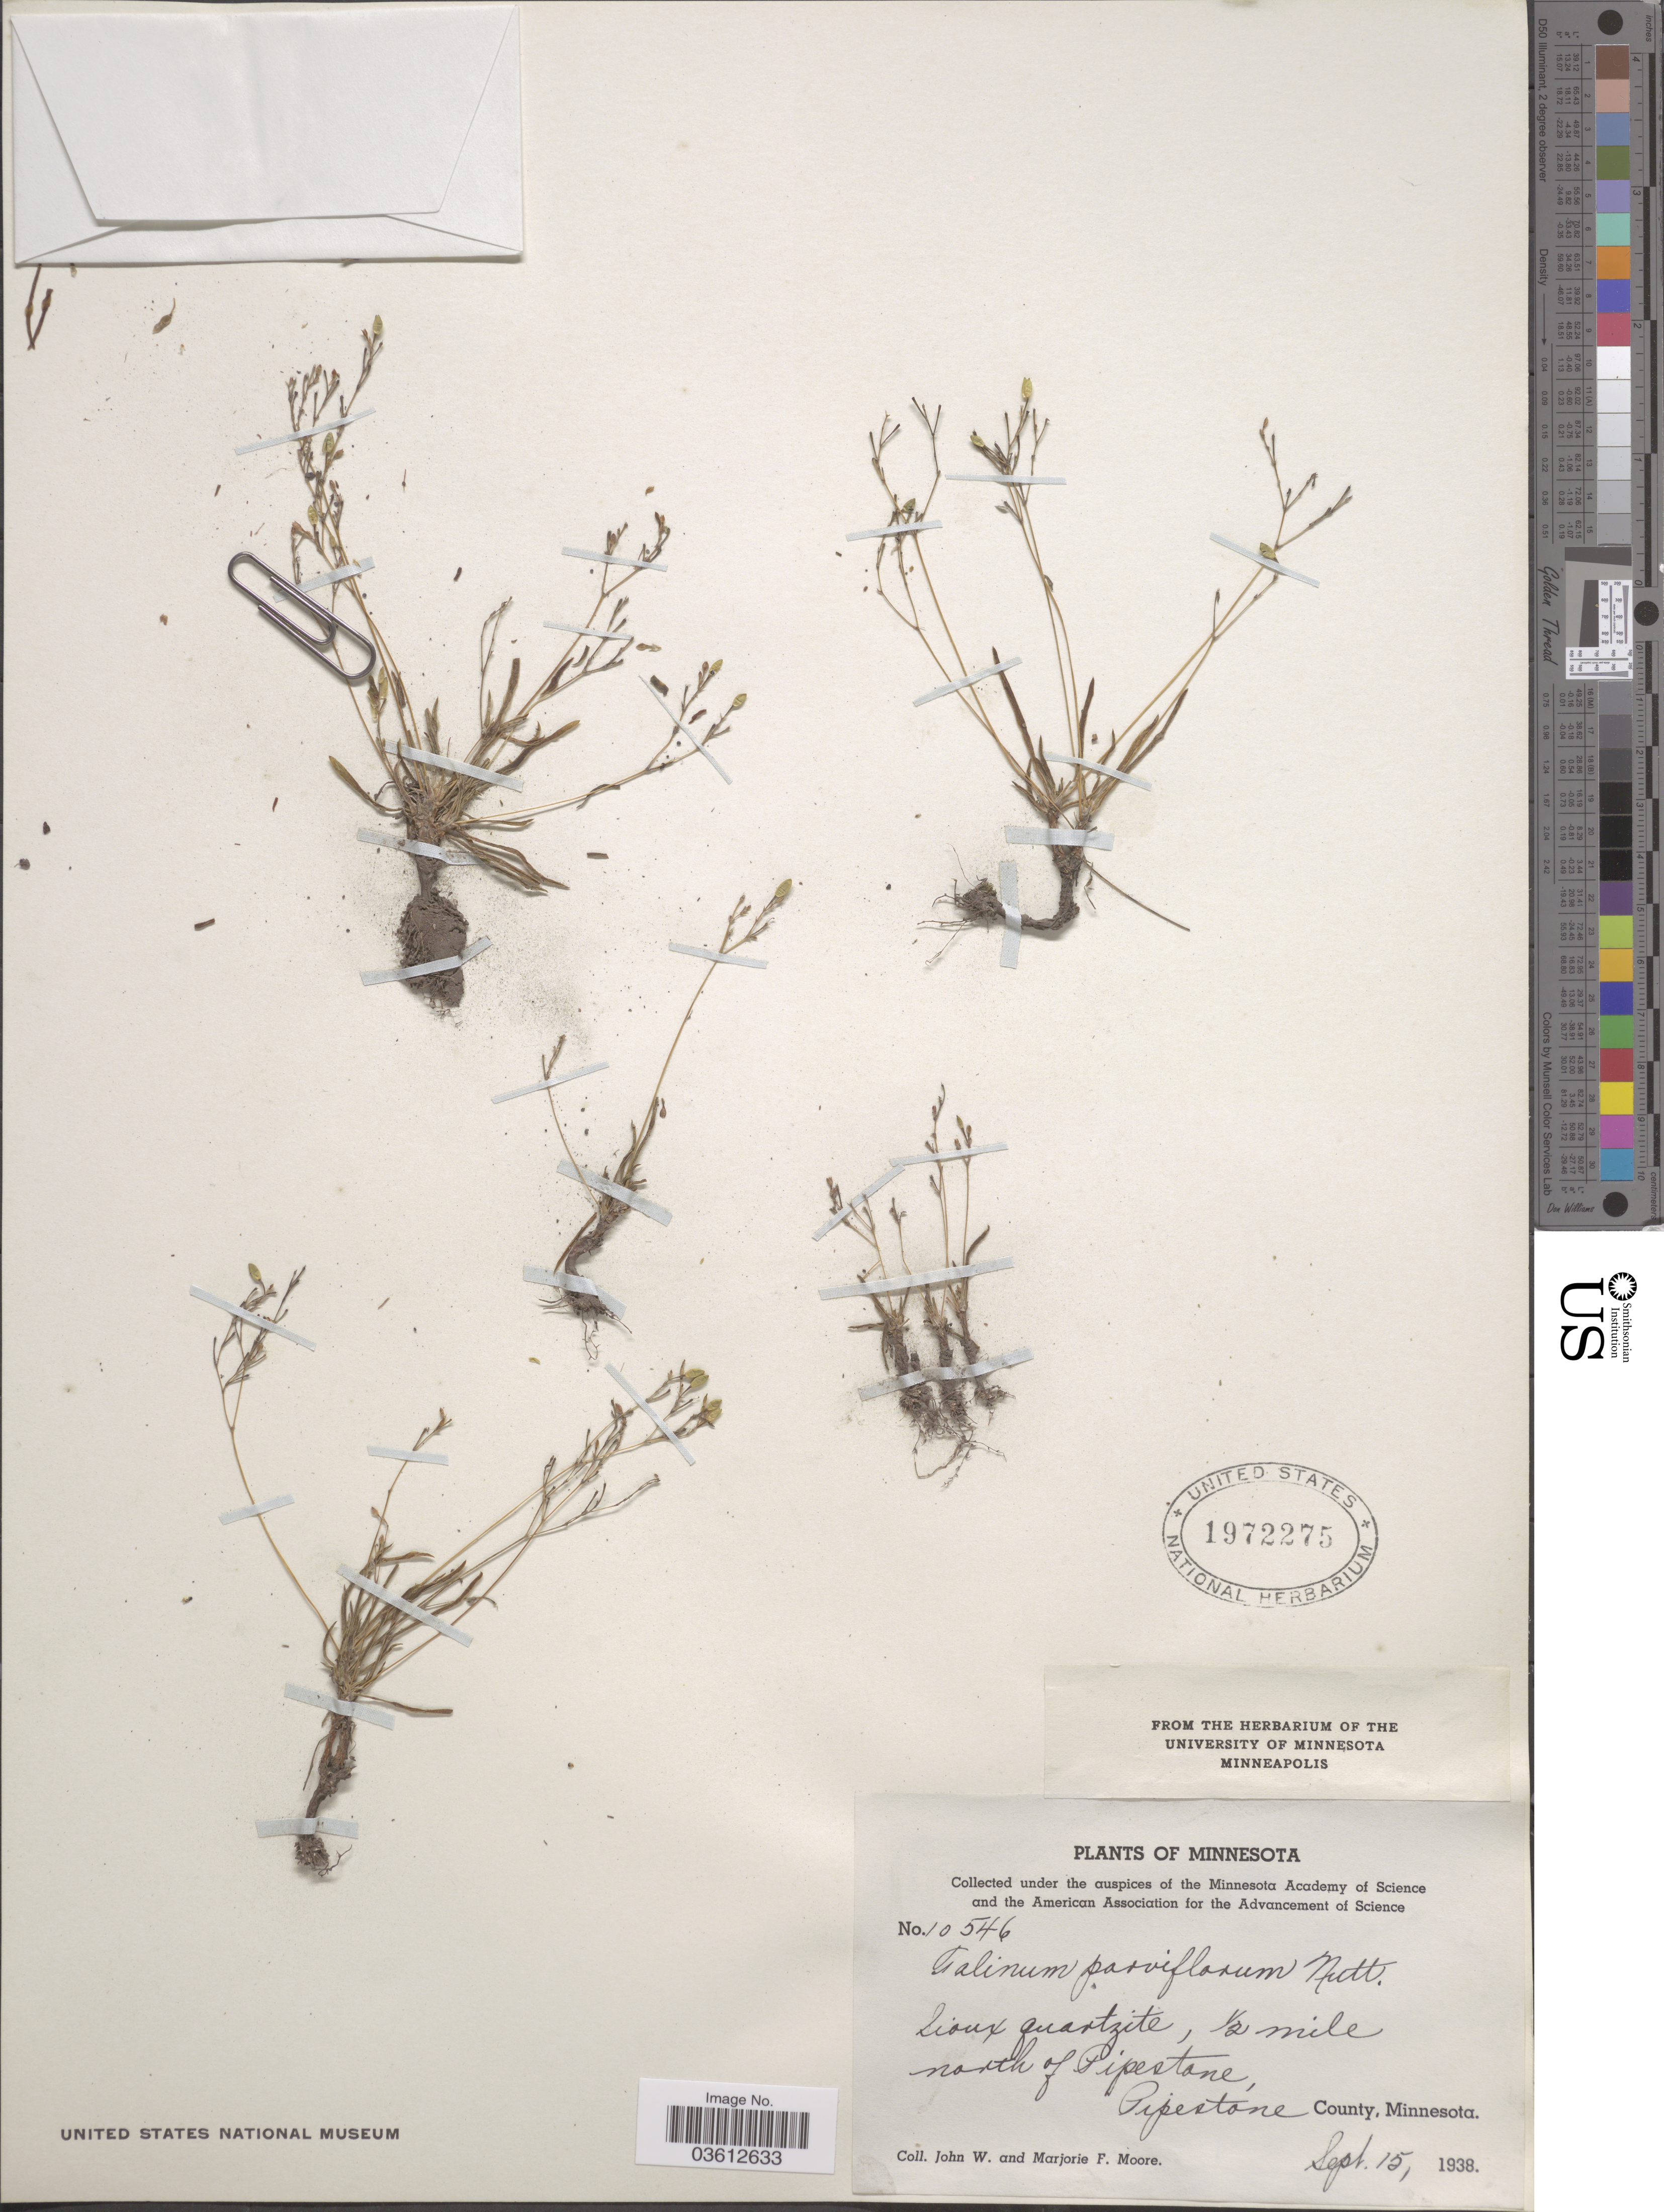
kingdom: Plantae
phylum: Tracheophyta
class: Magnoliopsida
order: Caryophyllales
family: Talinaceae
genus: Talinum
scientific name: Talinum parviflorum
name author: Nutt.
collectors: J. Moore & M. F. Moore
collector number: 10546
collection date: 1938-09-15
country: United States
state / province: Minnesota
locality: ½mile north of Pipestone, Pipestone County.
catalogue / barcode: US 1972275